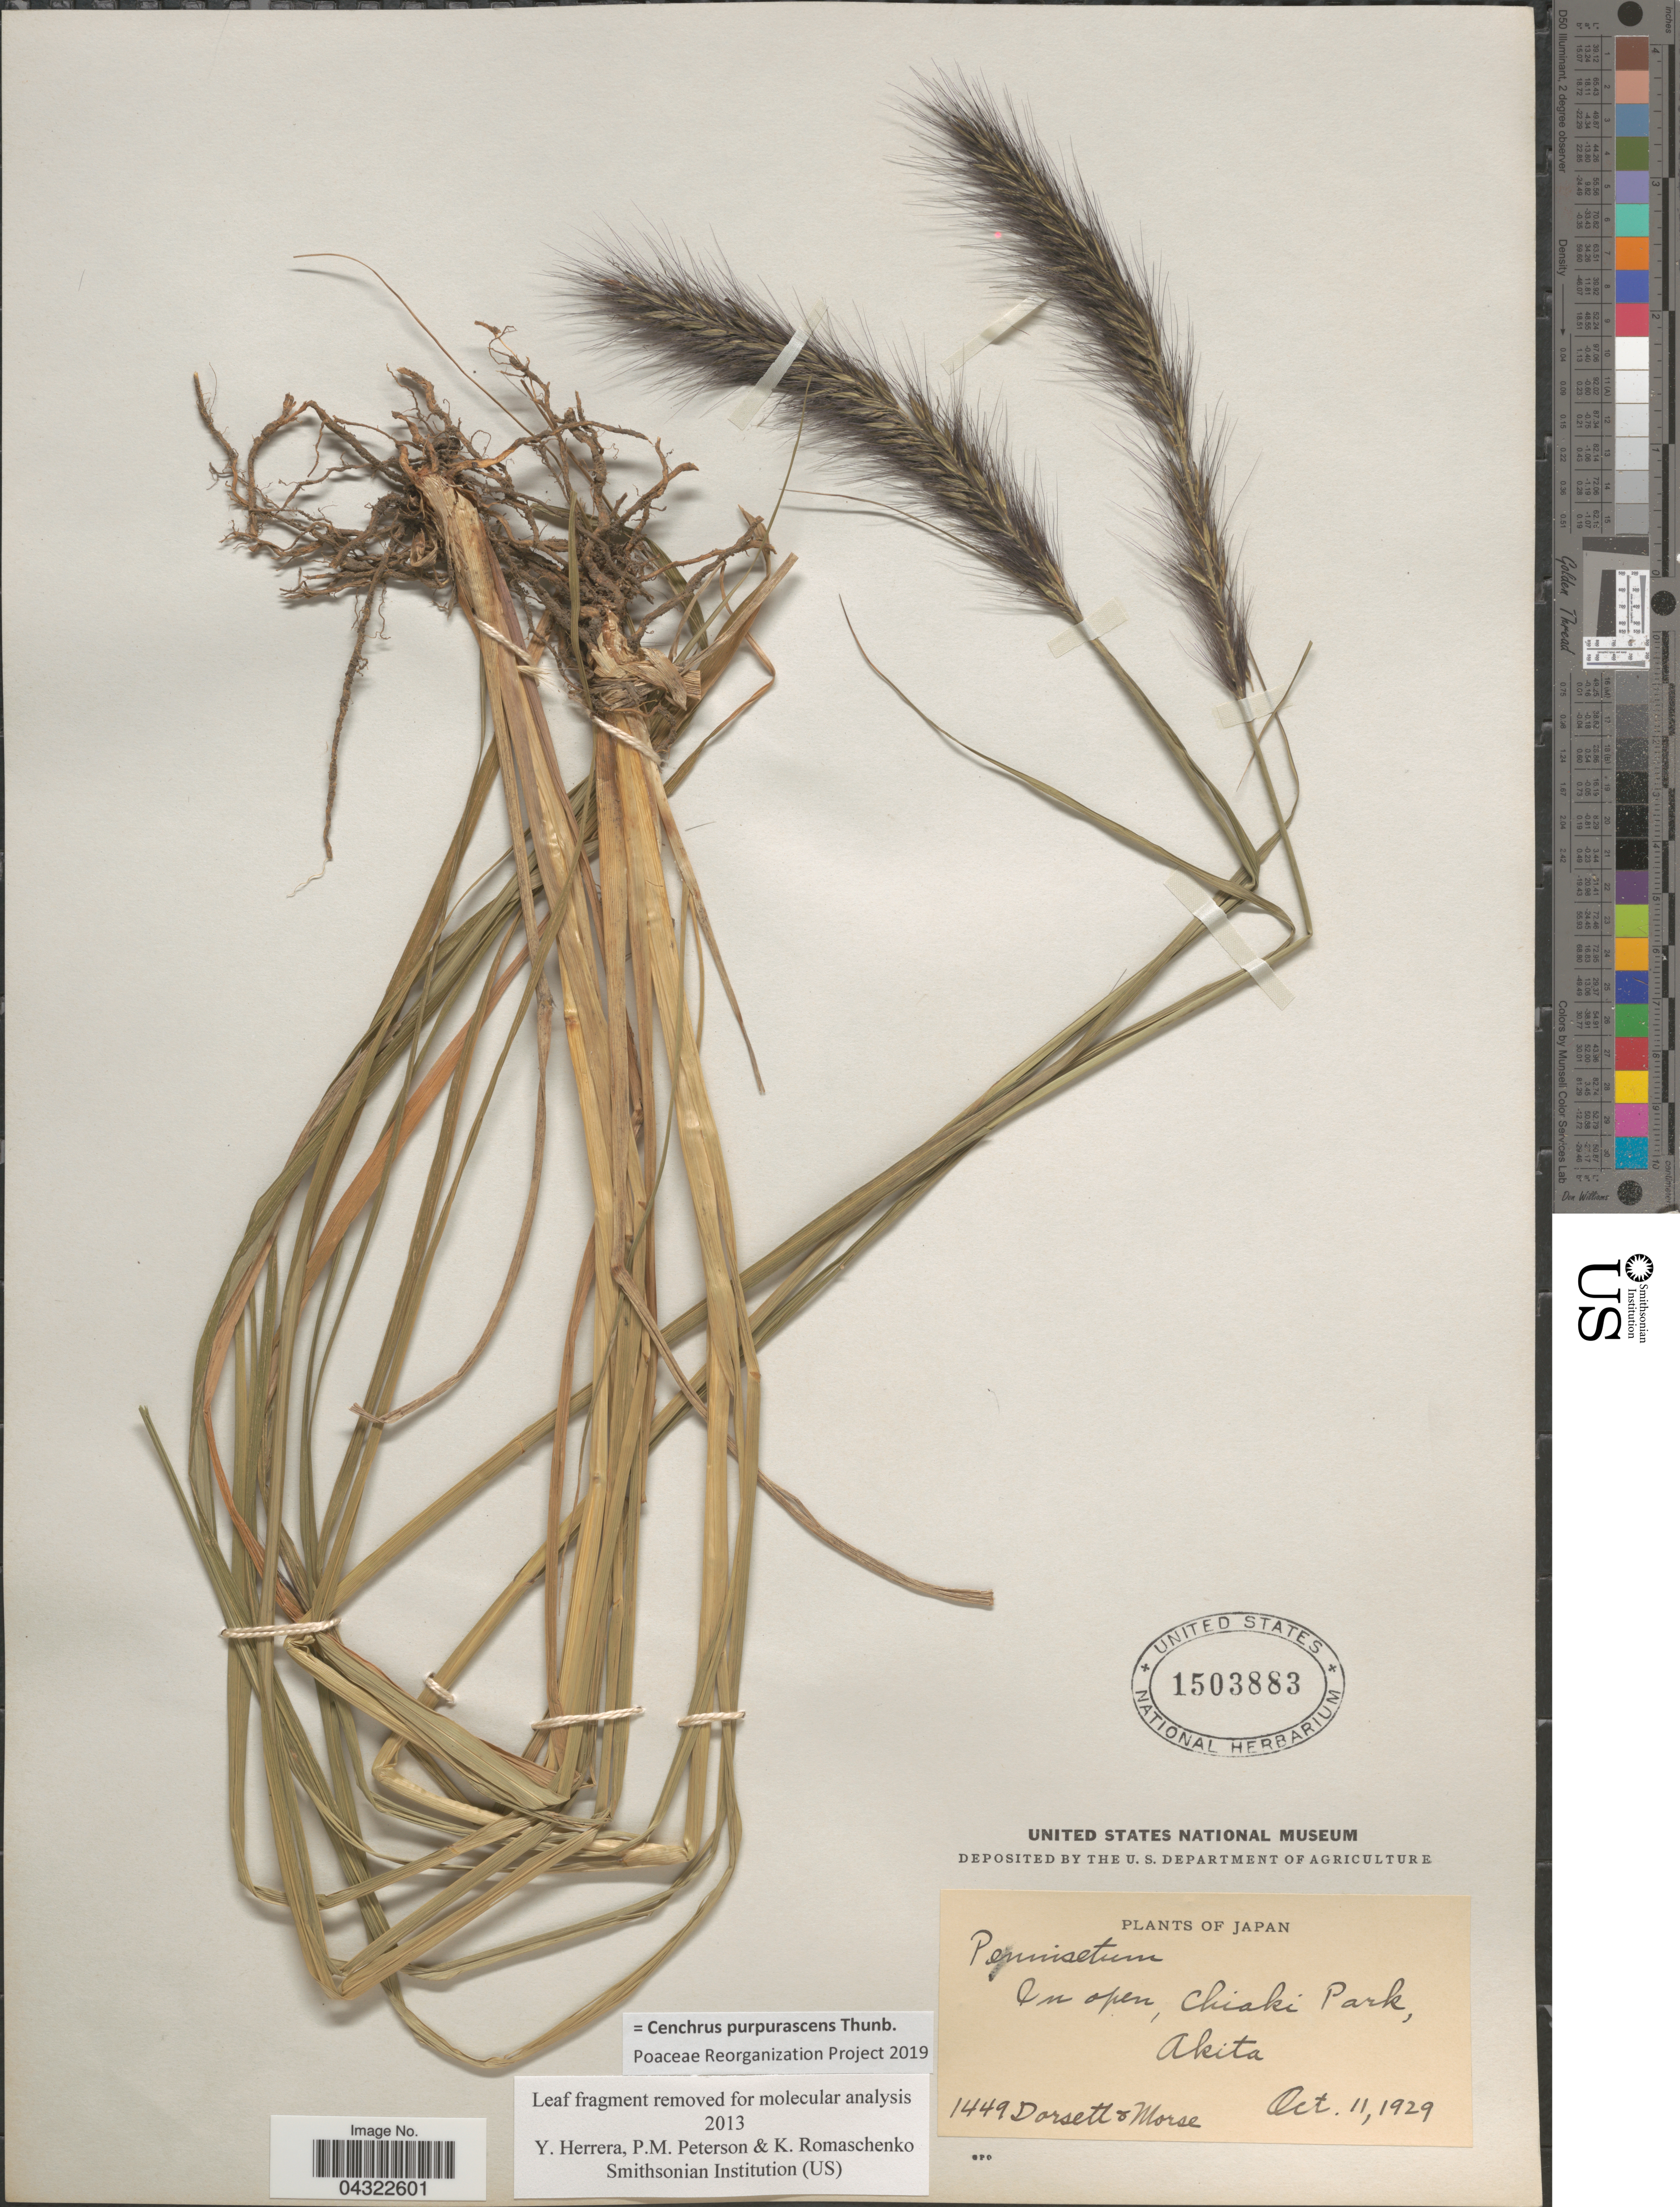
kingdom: Plantae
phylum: Tracheophyta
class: Liliopsida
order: Poales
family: Poaceae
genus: Cenchrus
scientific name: Cenchrus purpurascens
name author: Thunb.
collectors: -- Dorsett & -. Morse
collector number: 1449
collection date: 1929-10-11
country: Japan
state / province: Akita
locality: In open, Chiaki Park.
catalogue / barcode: US 1503883